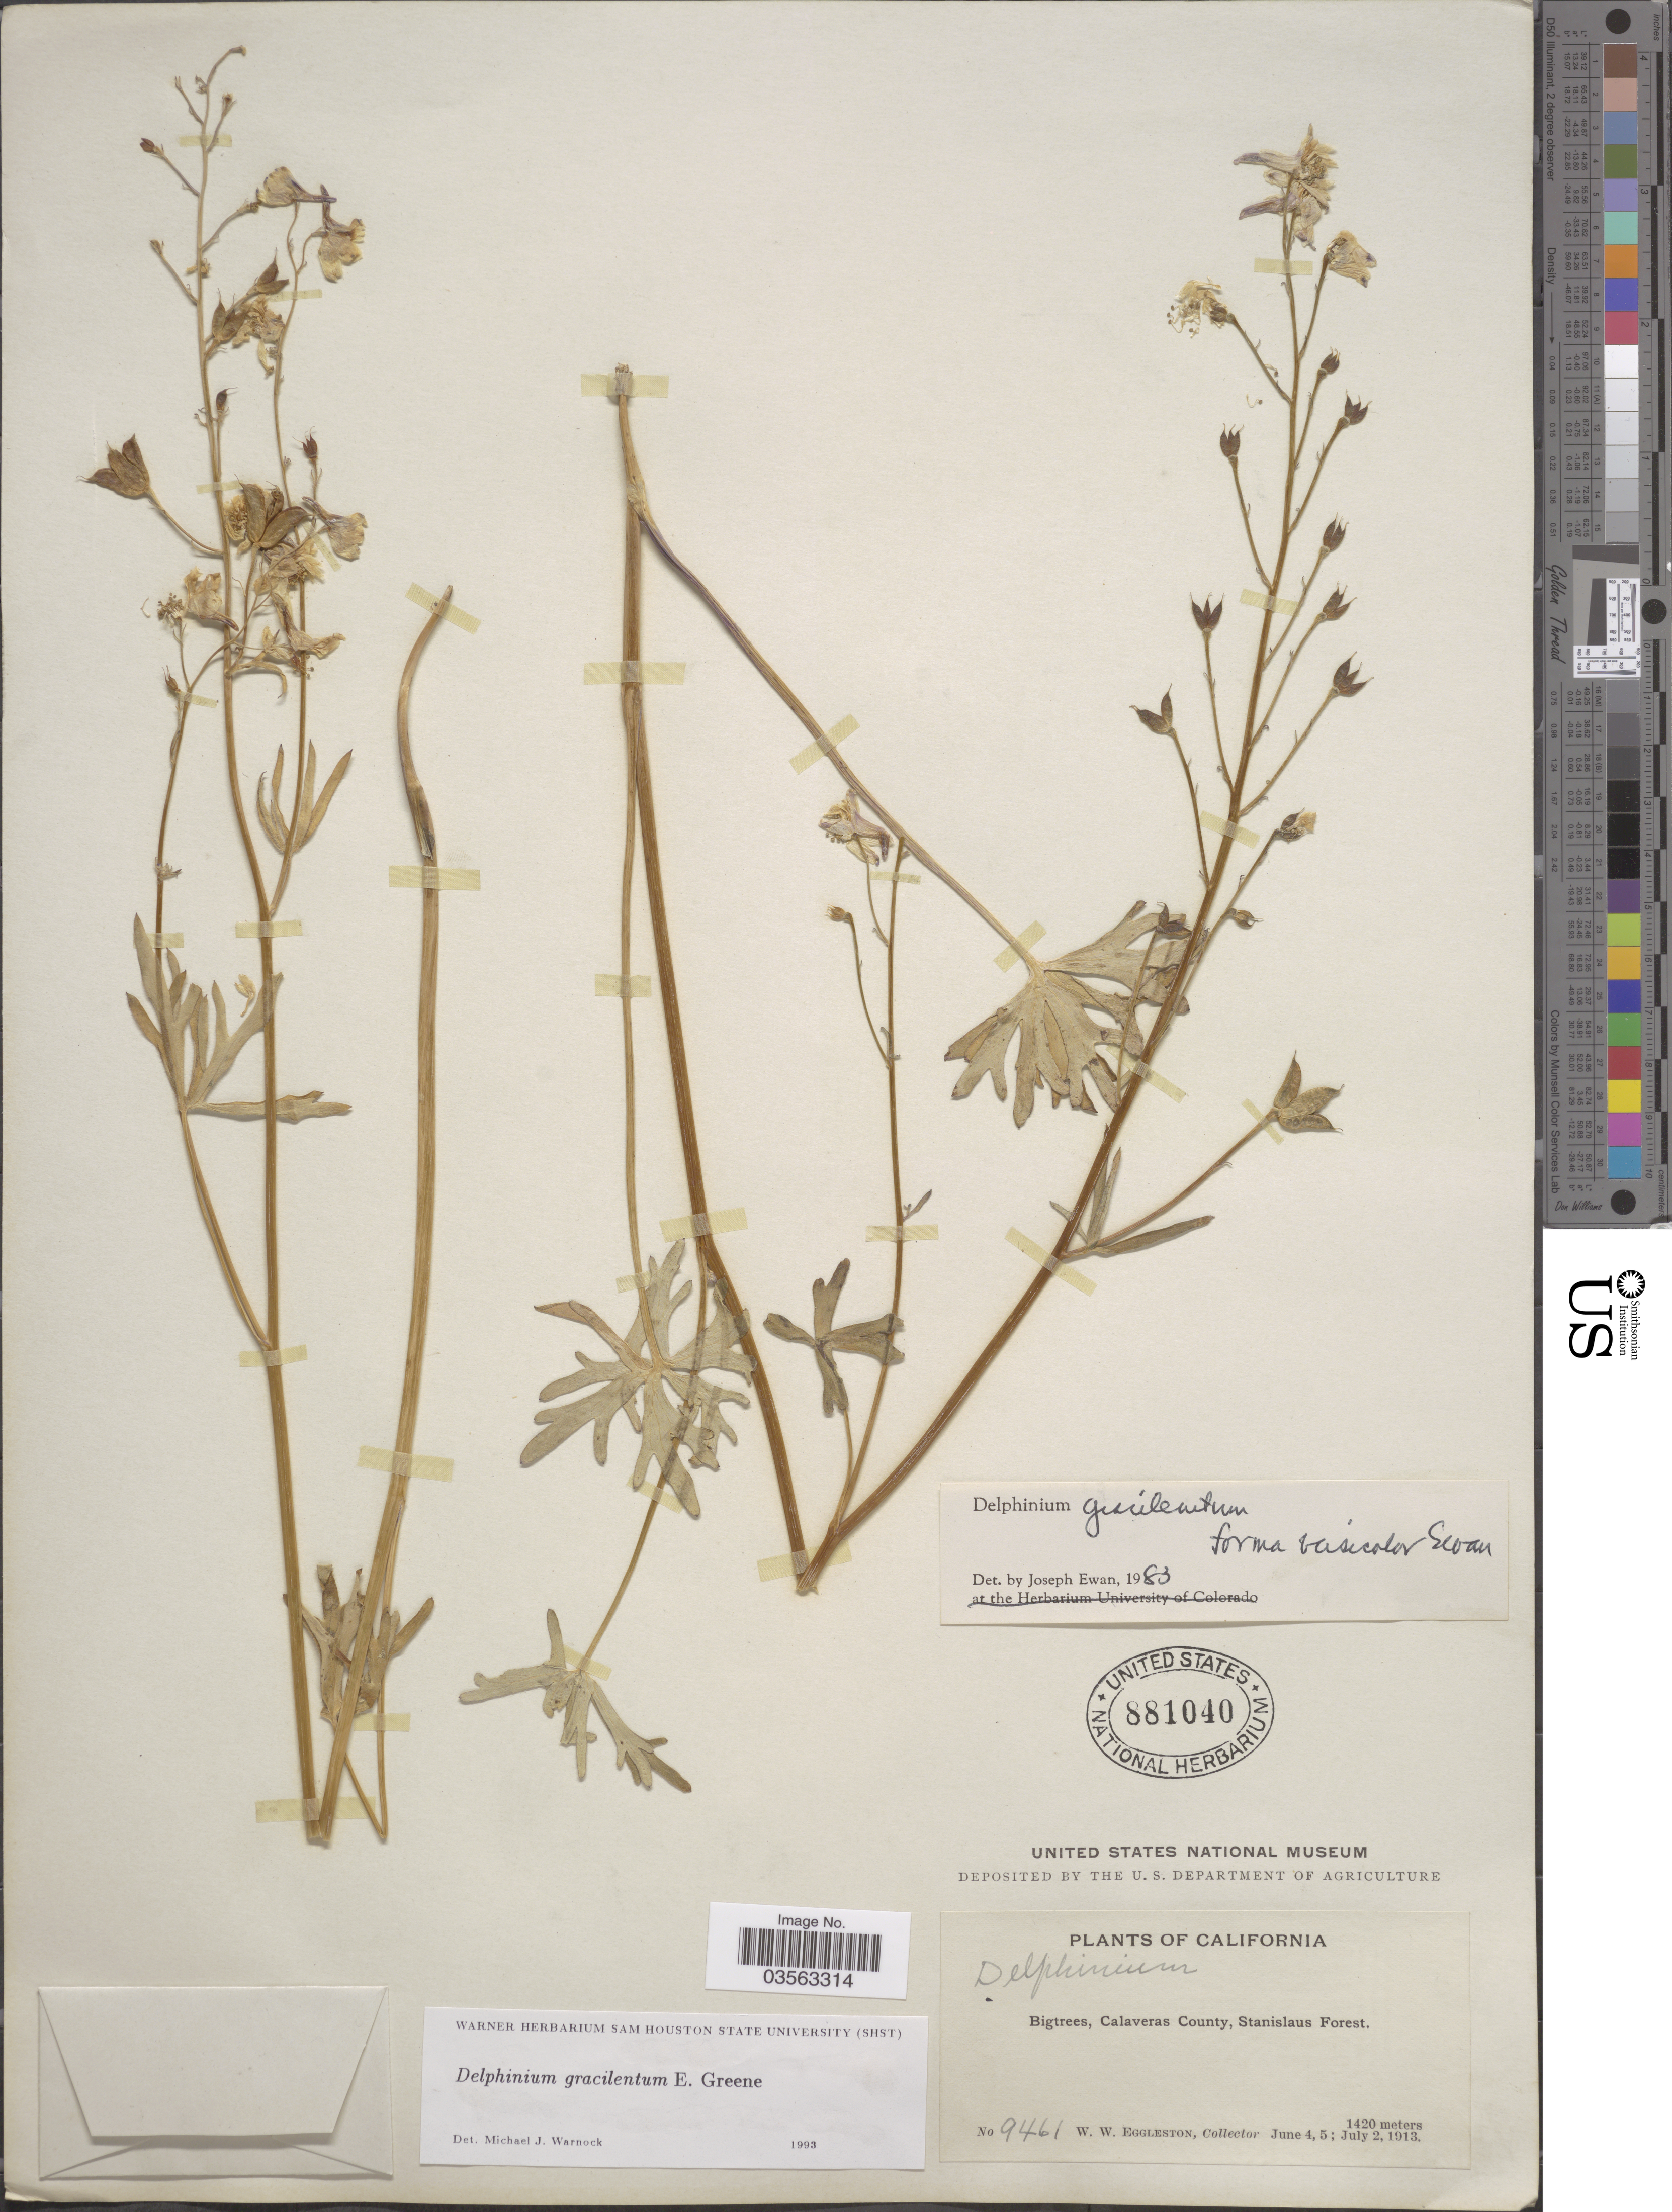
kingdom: Plantae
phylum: Tracheophyta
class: Magnoliopsida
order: Ranunculales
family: Ranunculaceae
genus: Delphinium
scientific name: Delphinium gracilentum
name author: Greene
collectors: W. W. Eggleston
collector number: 9461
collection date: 1913-06-04/1913-07-02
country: United States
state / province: California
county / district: Calaveras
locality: Bigtrees, Calaveras County, Stanislaus Forest.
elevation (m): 1420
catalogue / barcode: US 881040